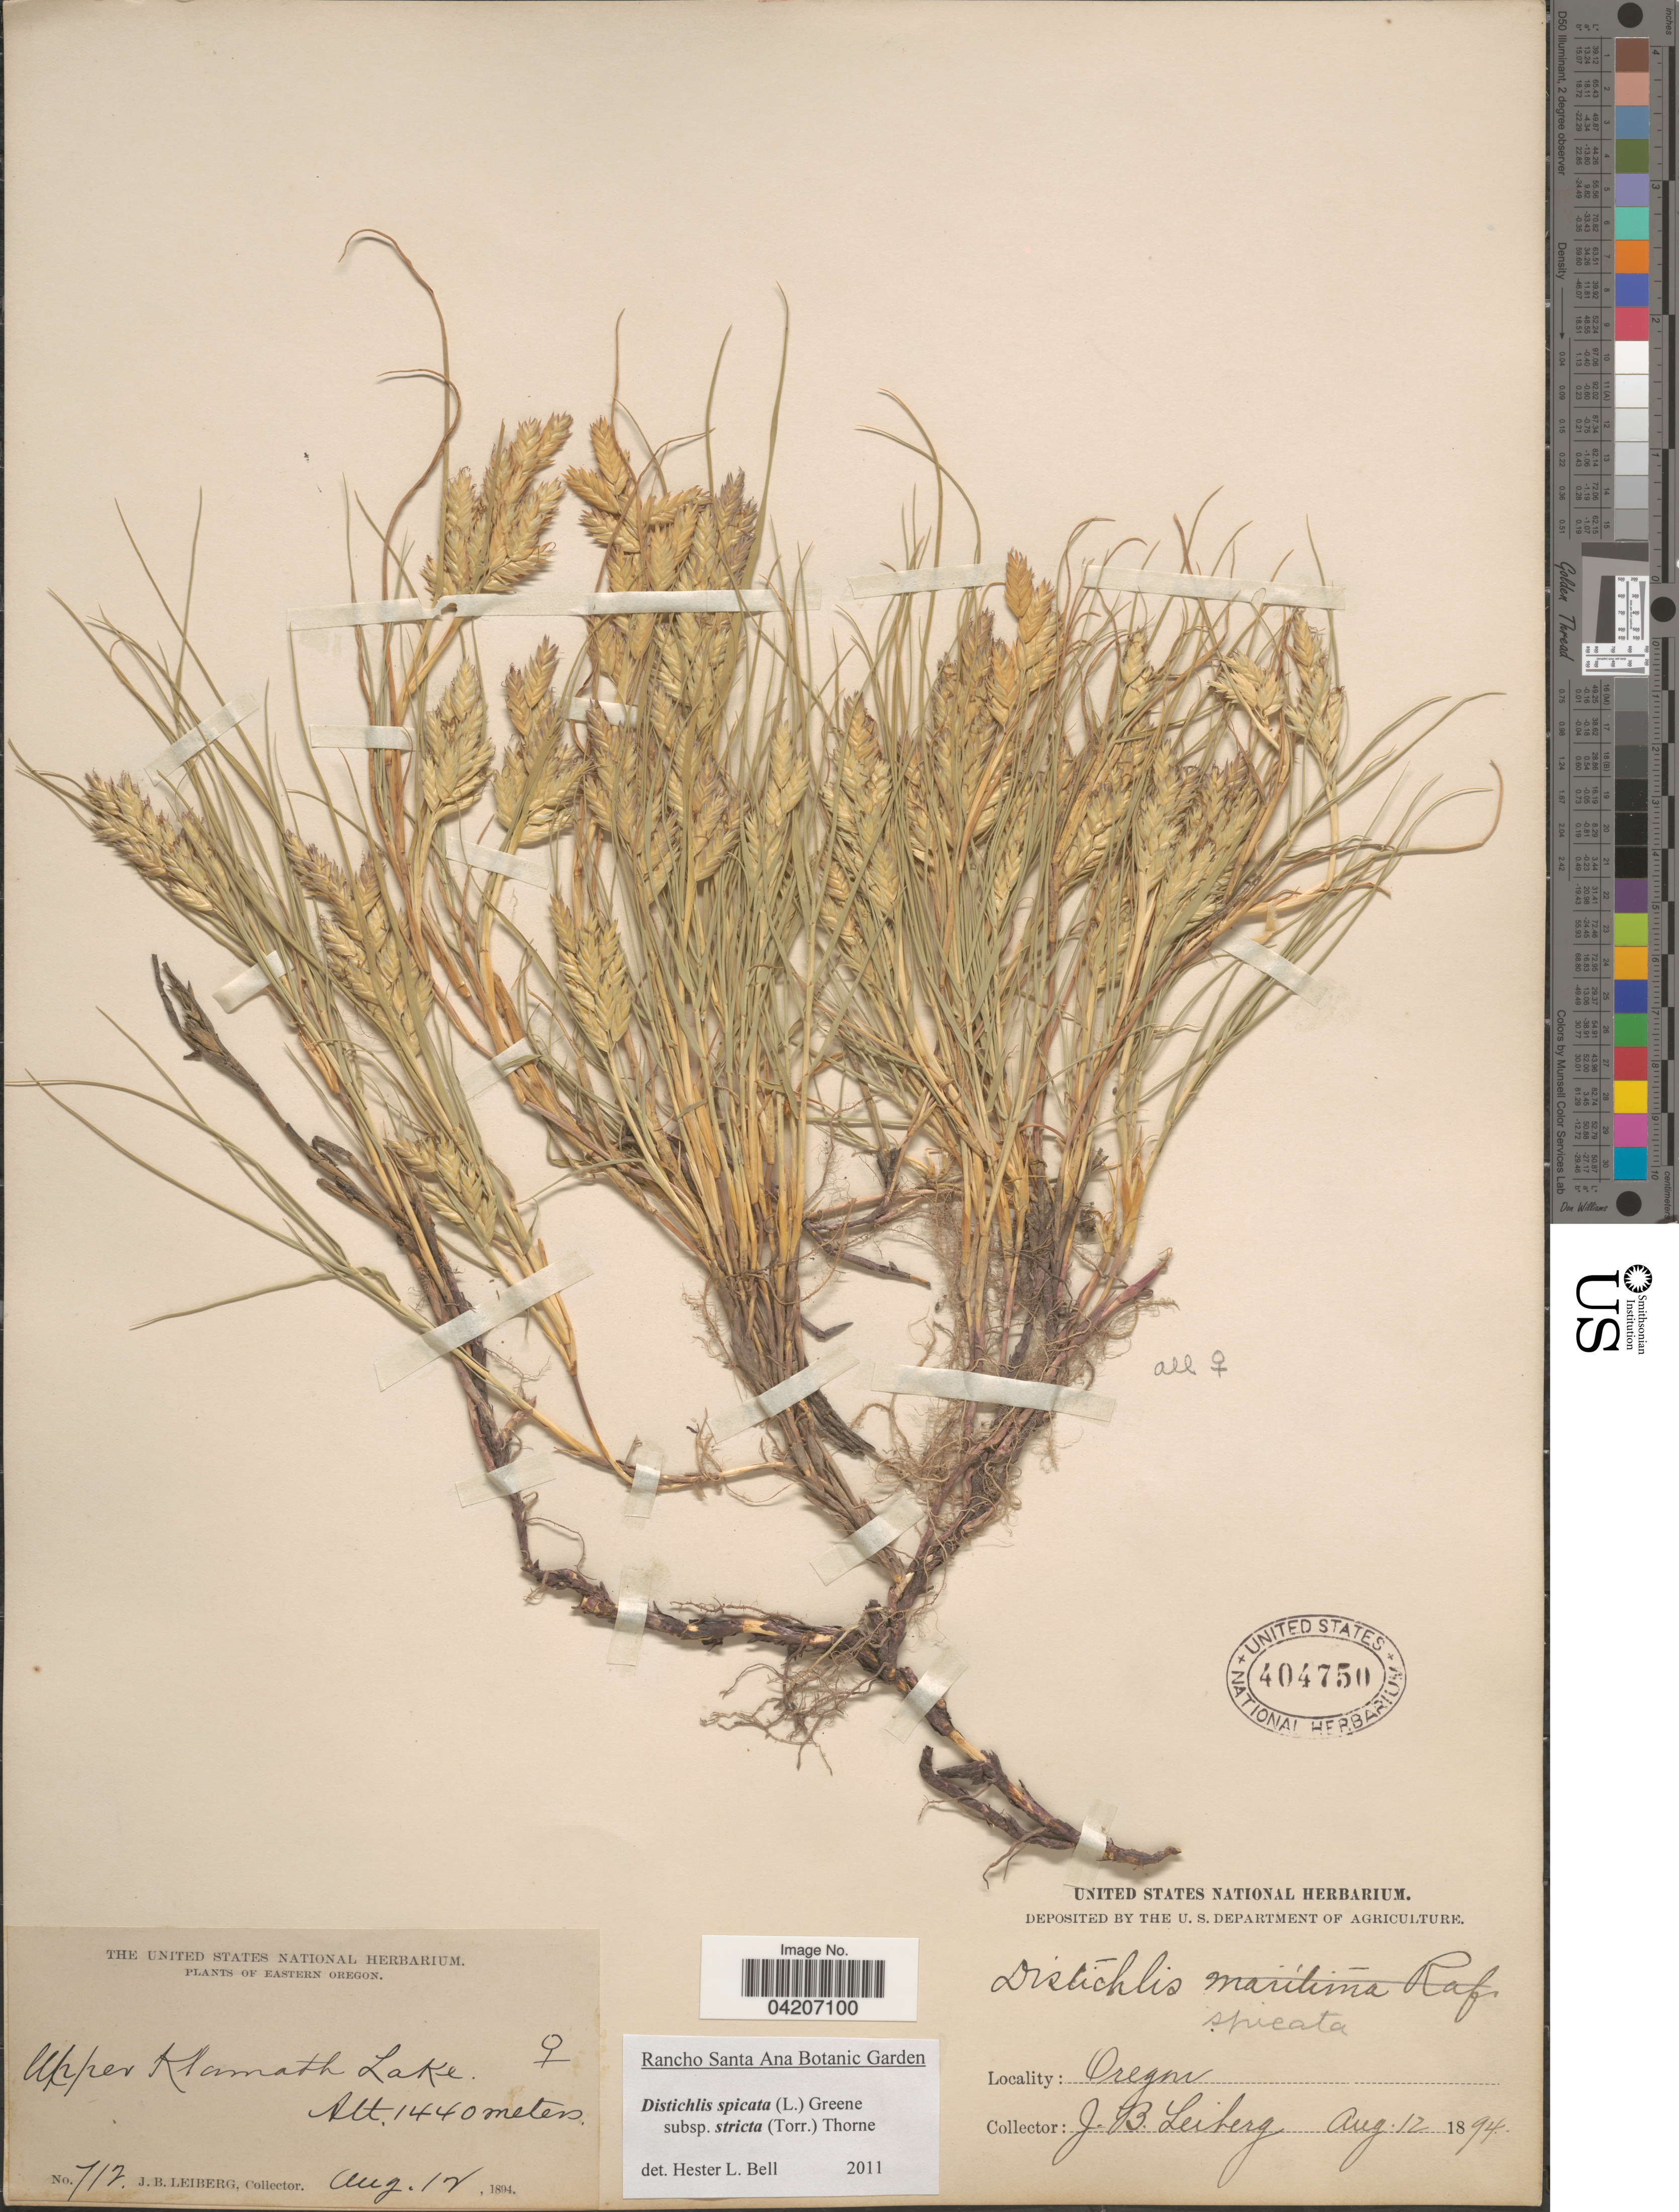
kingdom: Plantae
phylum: Tracheophyta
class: Liliopsida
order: Poales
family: Poaceae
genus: Distichlis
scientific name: Distichlis spicata subsp. stricta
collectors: J. B. Leiberg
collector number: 712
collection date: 1894-08-12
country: United States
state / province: Oregon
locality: Eastern Oregon. Upper Klamath Lake.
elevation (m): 1440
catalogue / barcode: US 404750